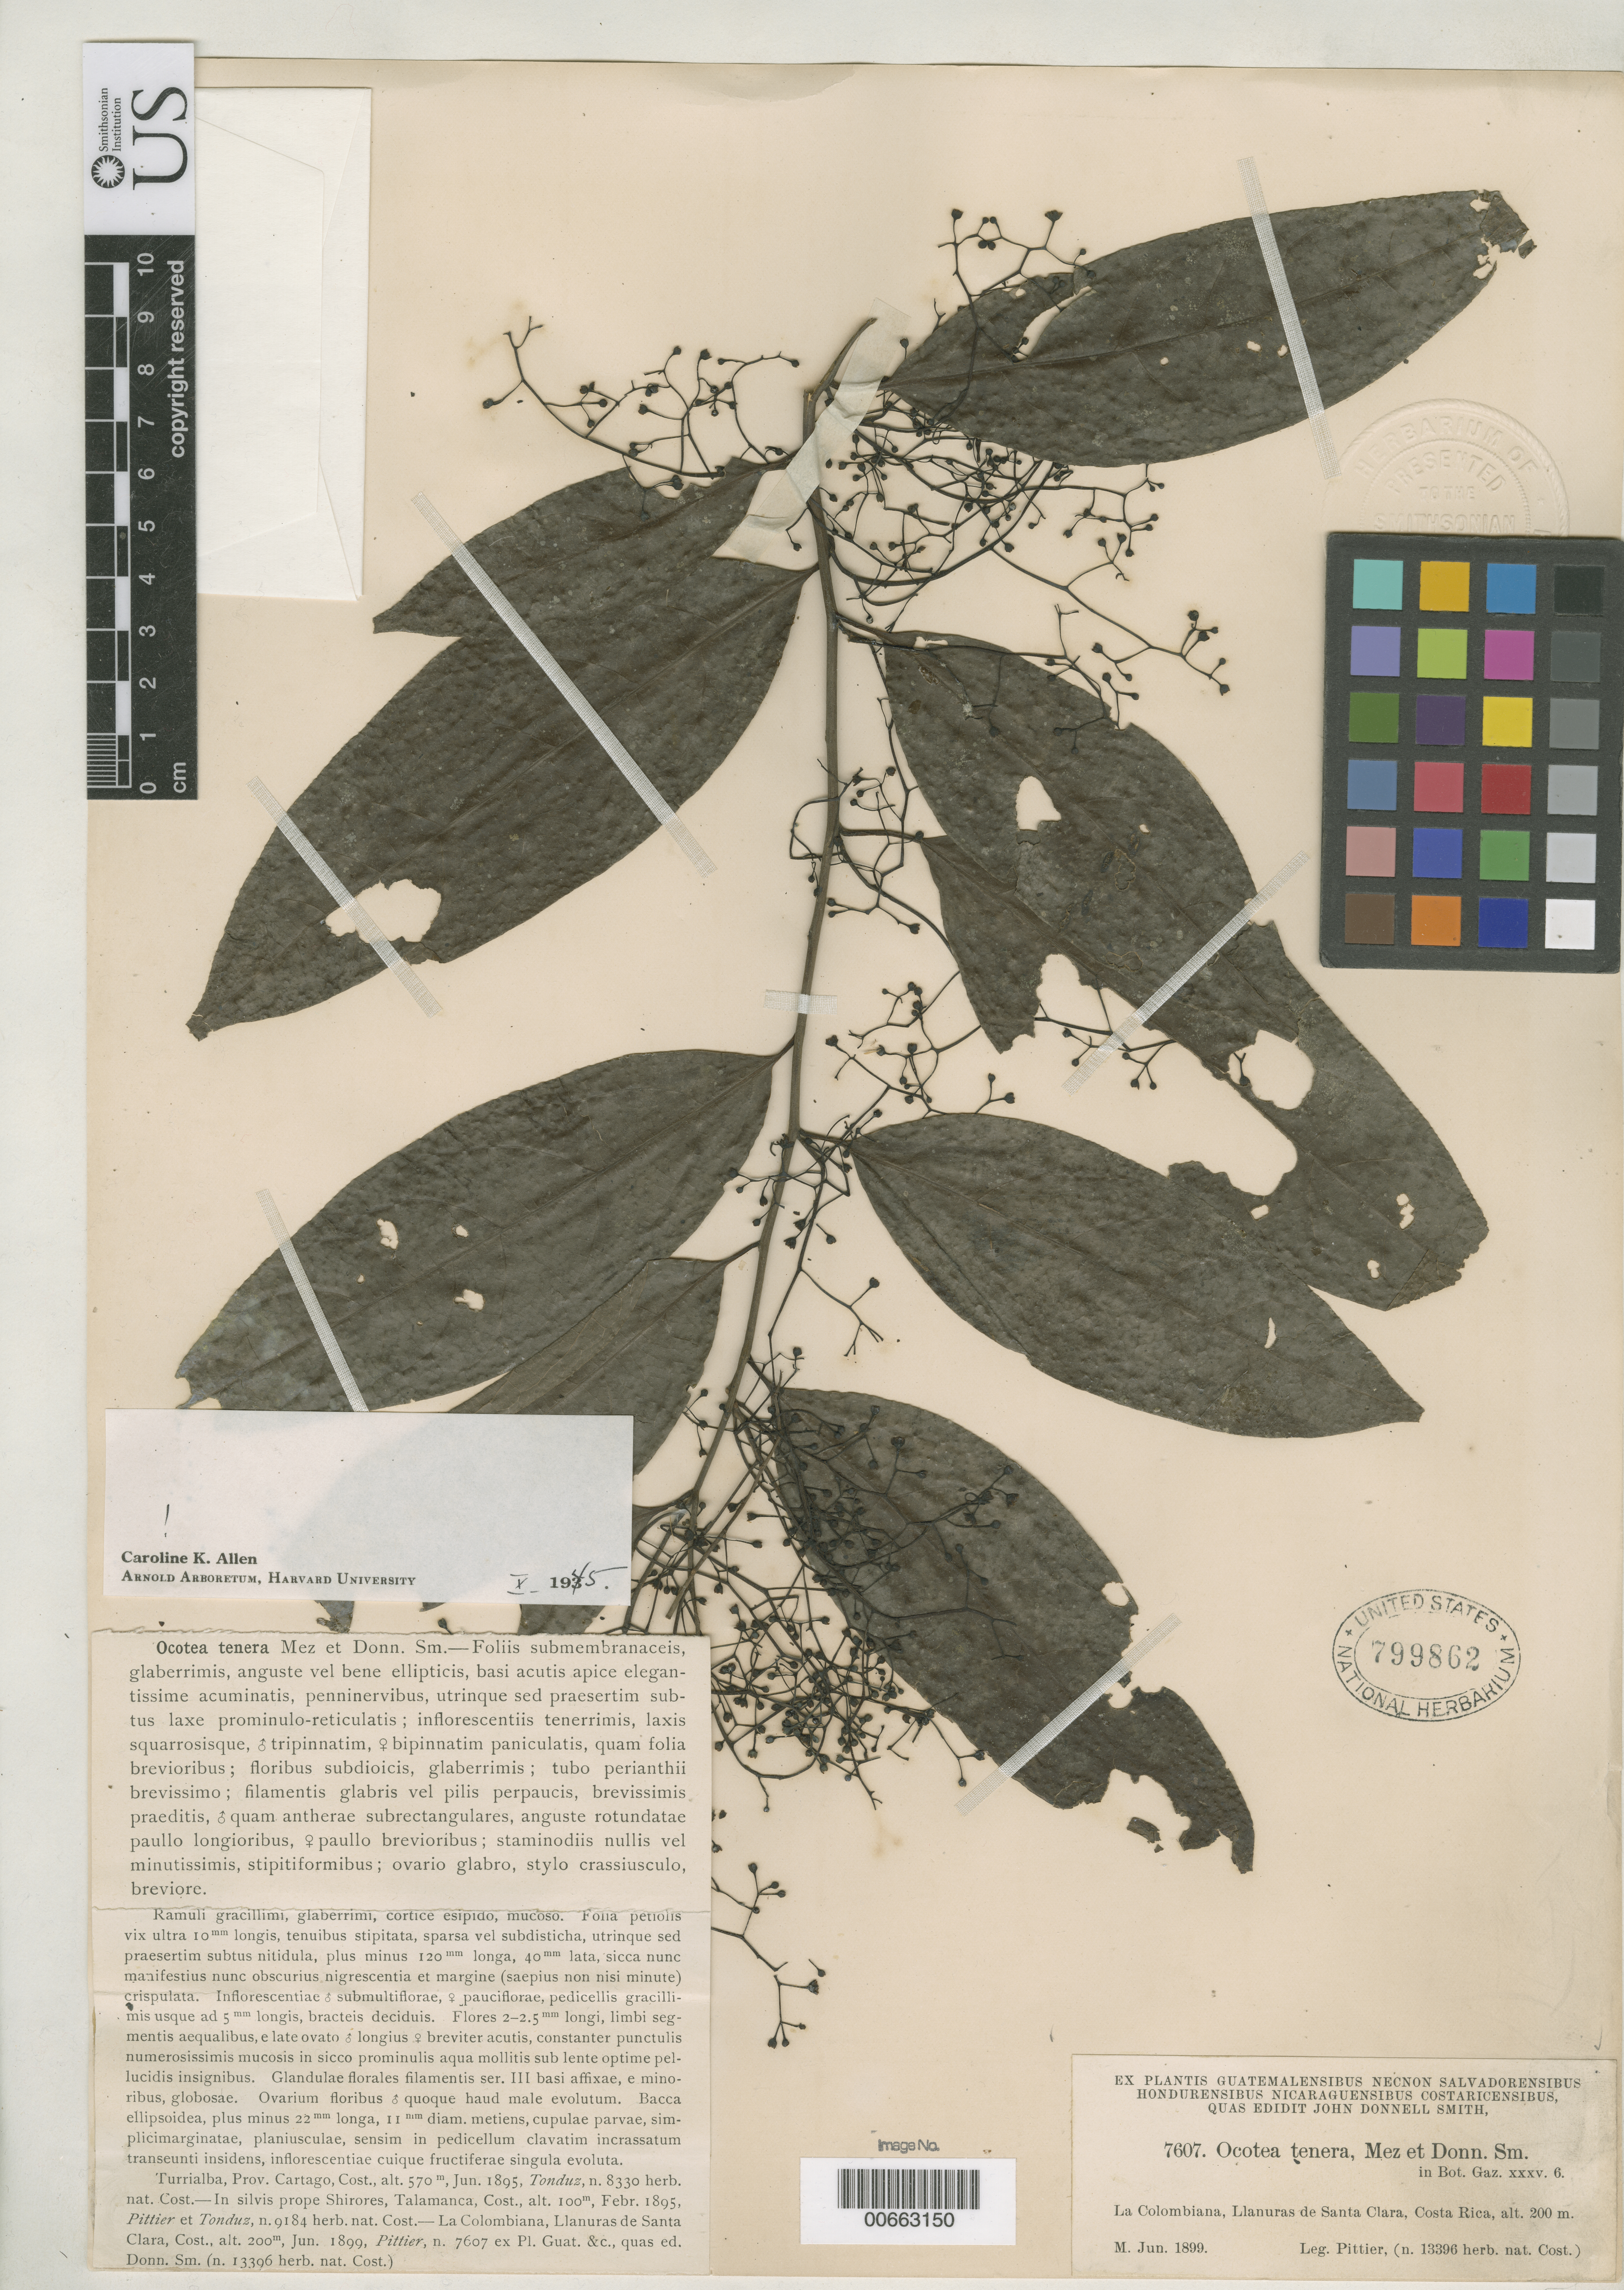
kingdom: Plantae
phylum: Tracheophyta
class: Magnoliopsida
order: Laurales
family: Lauraceae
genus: Ocotea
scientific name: Ocotea tenera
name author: Mez & Donn. Sm.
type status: Syntype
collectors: H. F. Pittier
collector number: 13396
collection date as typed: Jun 1899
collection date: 1899-06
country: Costa Rica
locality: Llanuras de Santa Clara, La Colombiana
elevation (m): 200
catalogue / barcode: US 799862